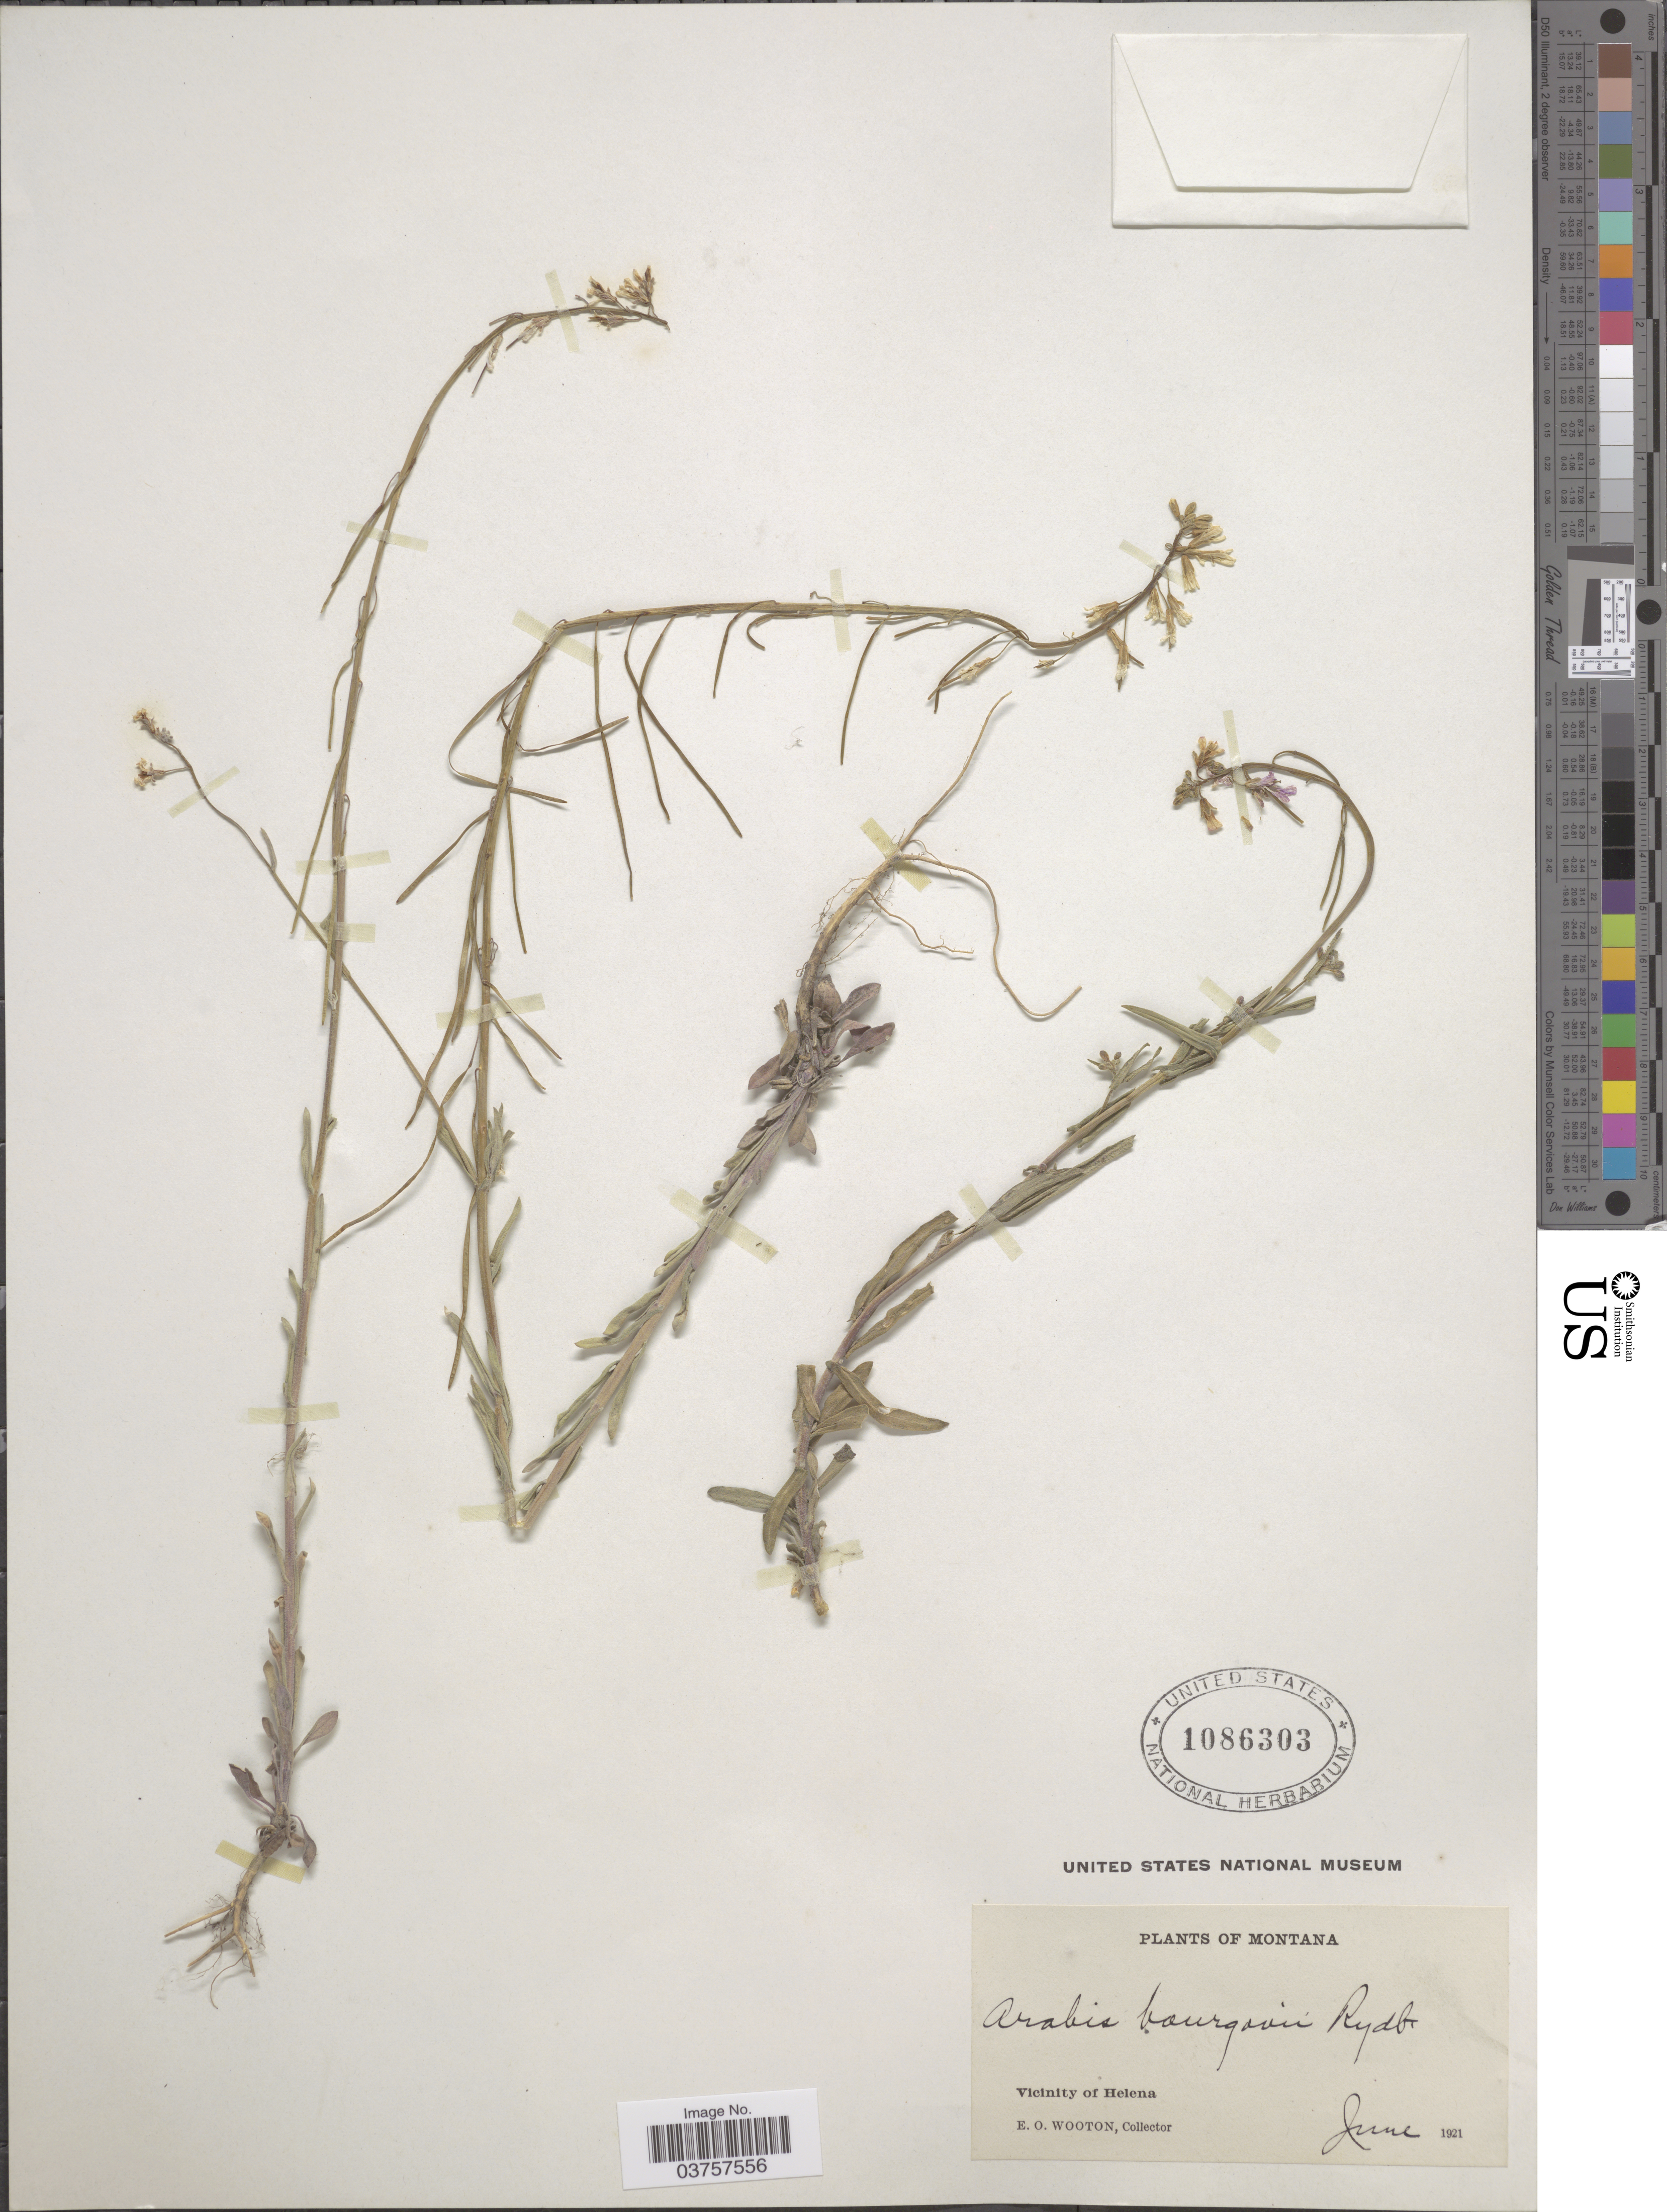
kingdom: Plantae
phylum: Tracheophyta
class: Magnoliopsida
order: Brassicales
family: Brassicaceae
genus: Arabis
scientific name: Arabis holboellii var. retrofracta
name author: Rydb.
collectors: E. O. Wooton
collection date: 1921-06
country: United States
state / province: Montana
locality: Vicinity of Helena.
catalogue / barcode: US 1086303